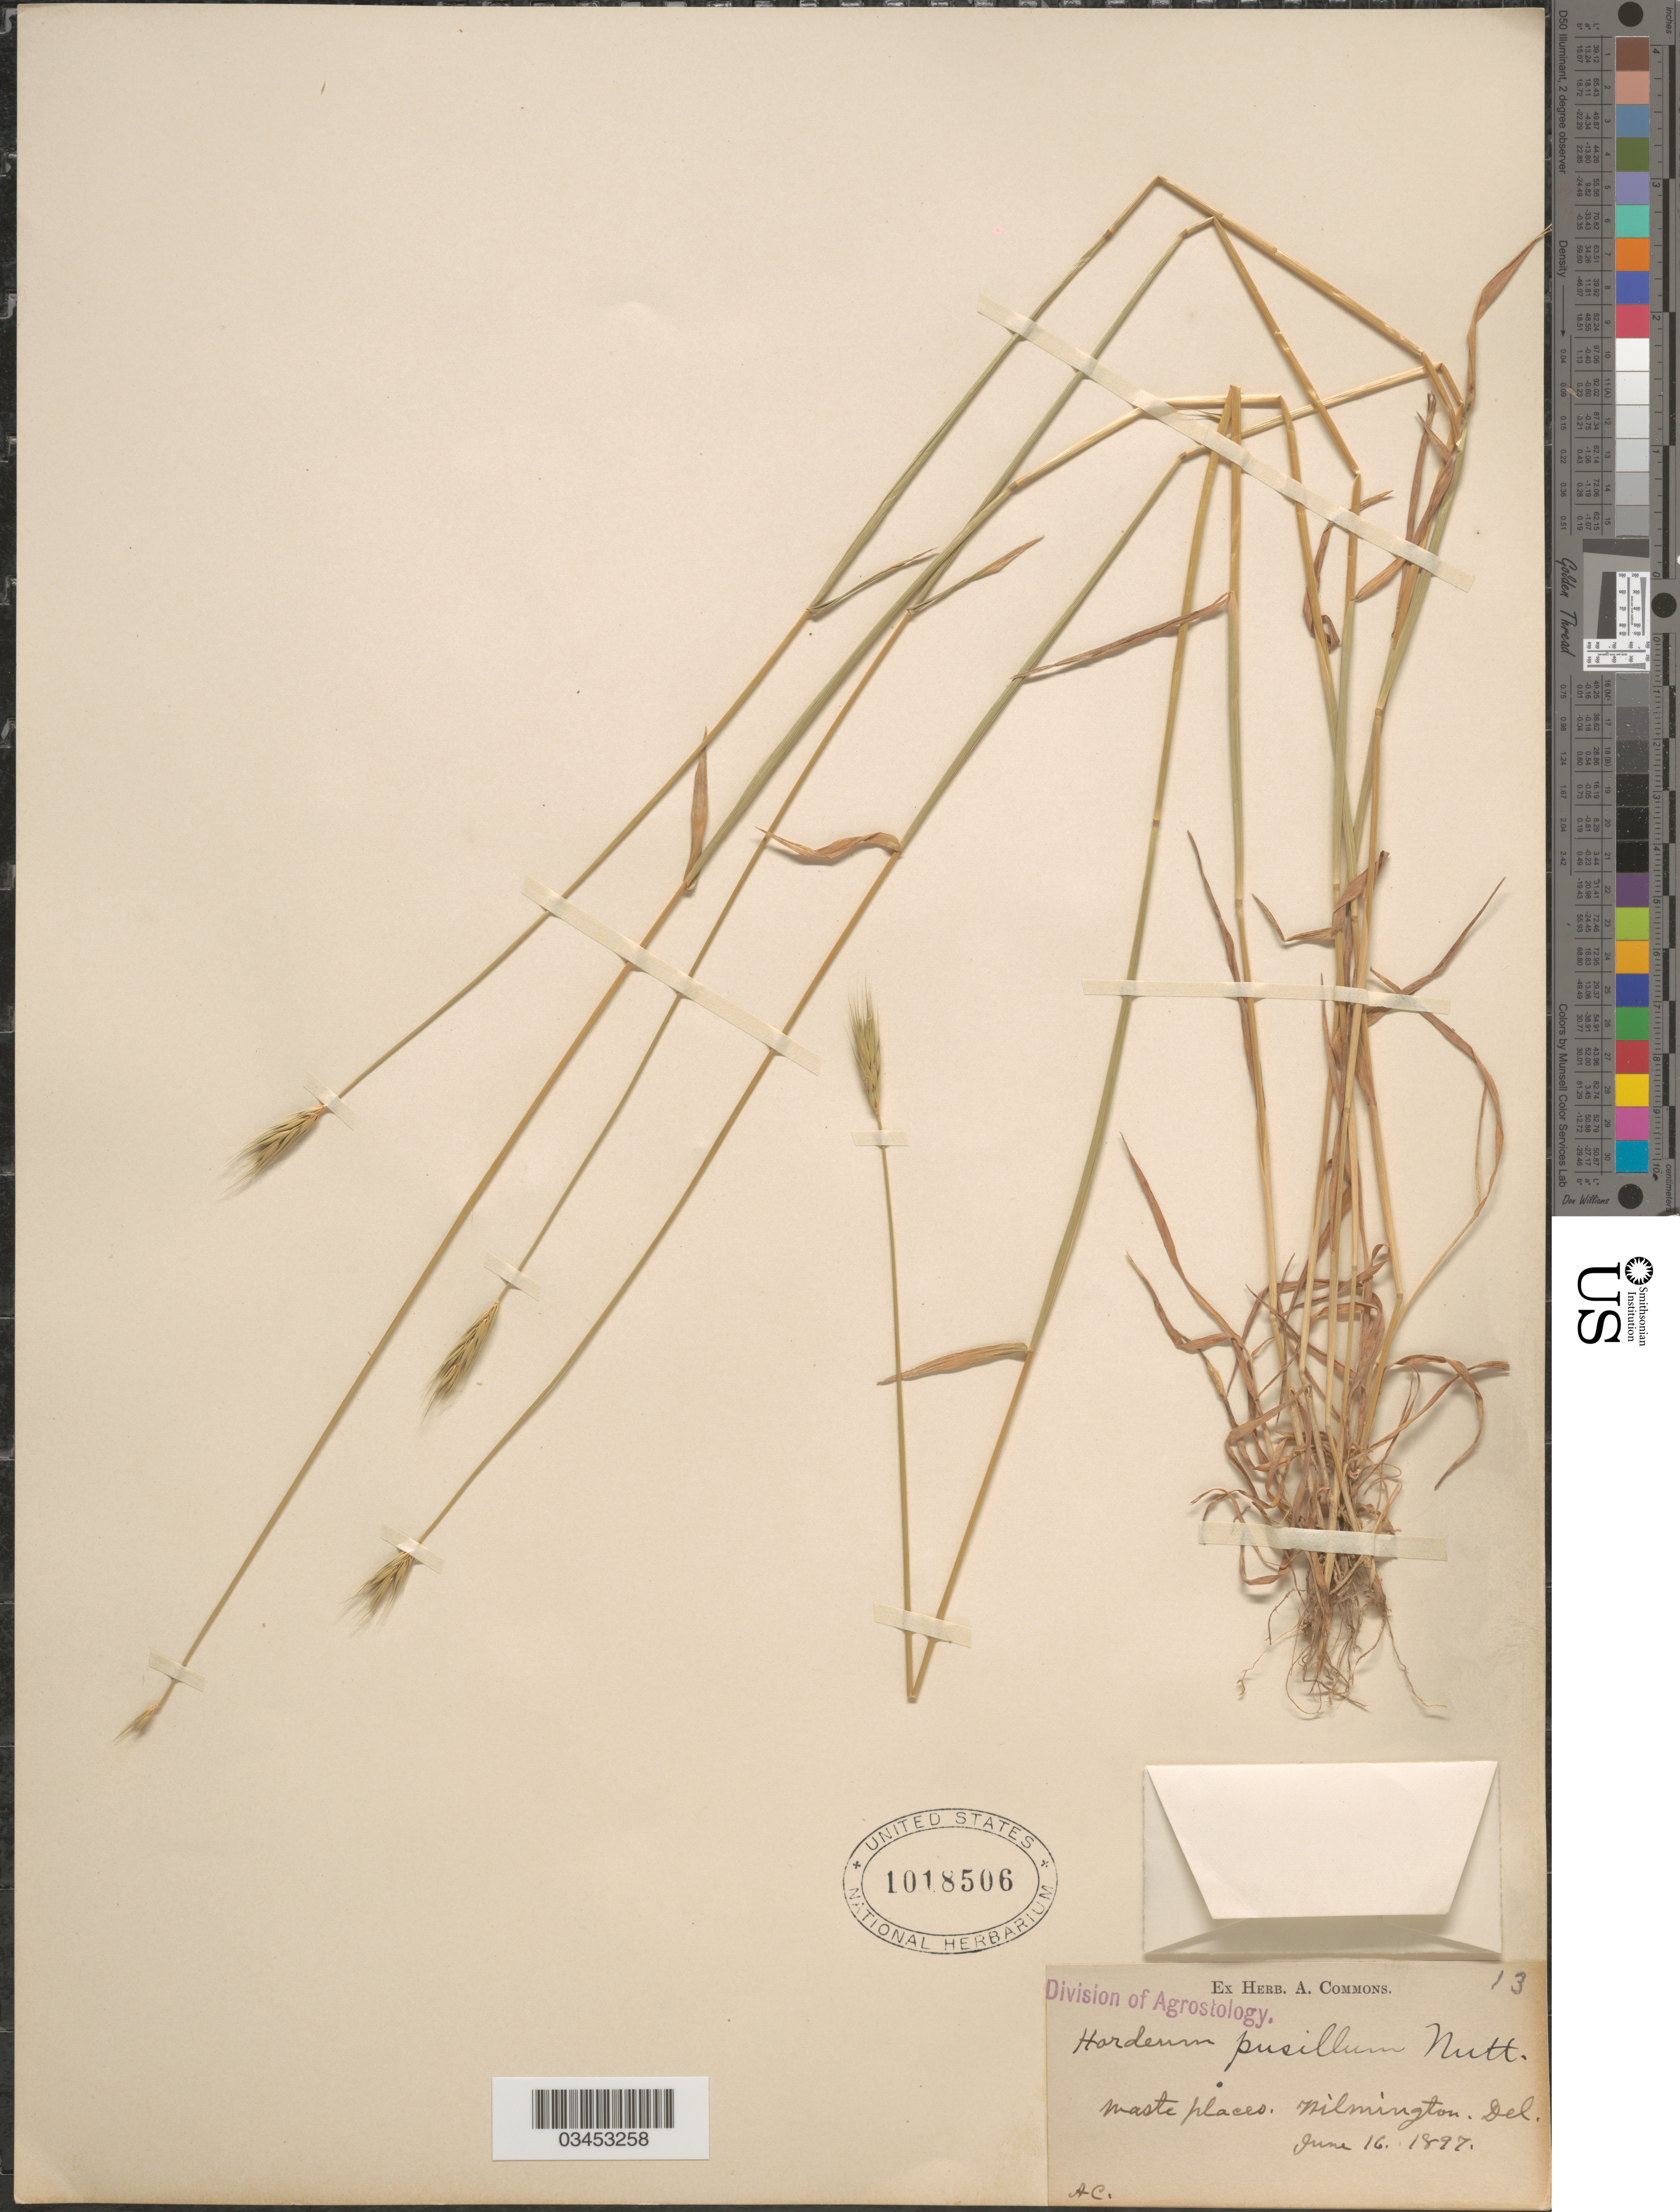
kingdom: Plantae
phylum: Tracheophyta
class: Liliopsida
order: Poales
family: Poaceae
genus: Hordeum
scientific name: Hordeum pusillum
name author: Nutt.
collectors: A. Commons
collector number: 13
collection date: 1897-06-16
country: United States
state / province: Delaware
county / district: New Castle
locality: Waste places. Wilmington.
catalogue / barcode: US 1018506